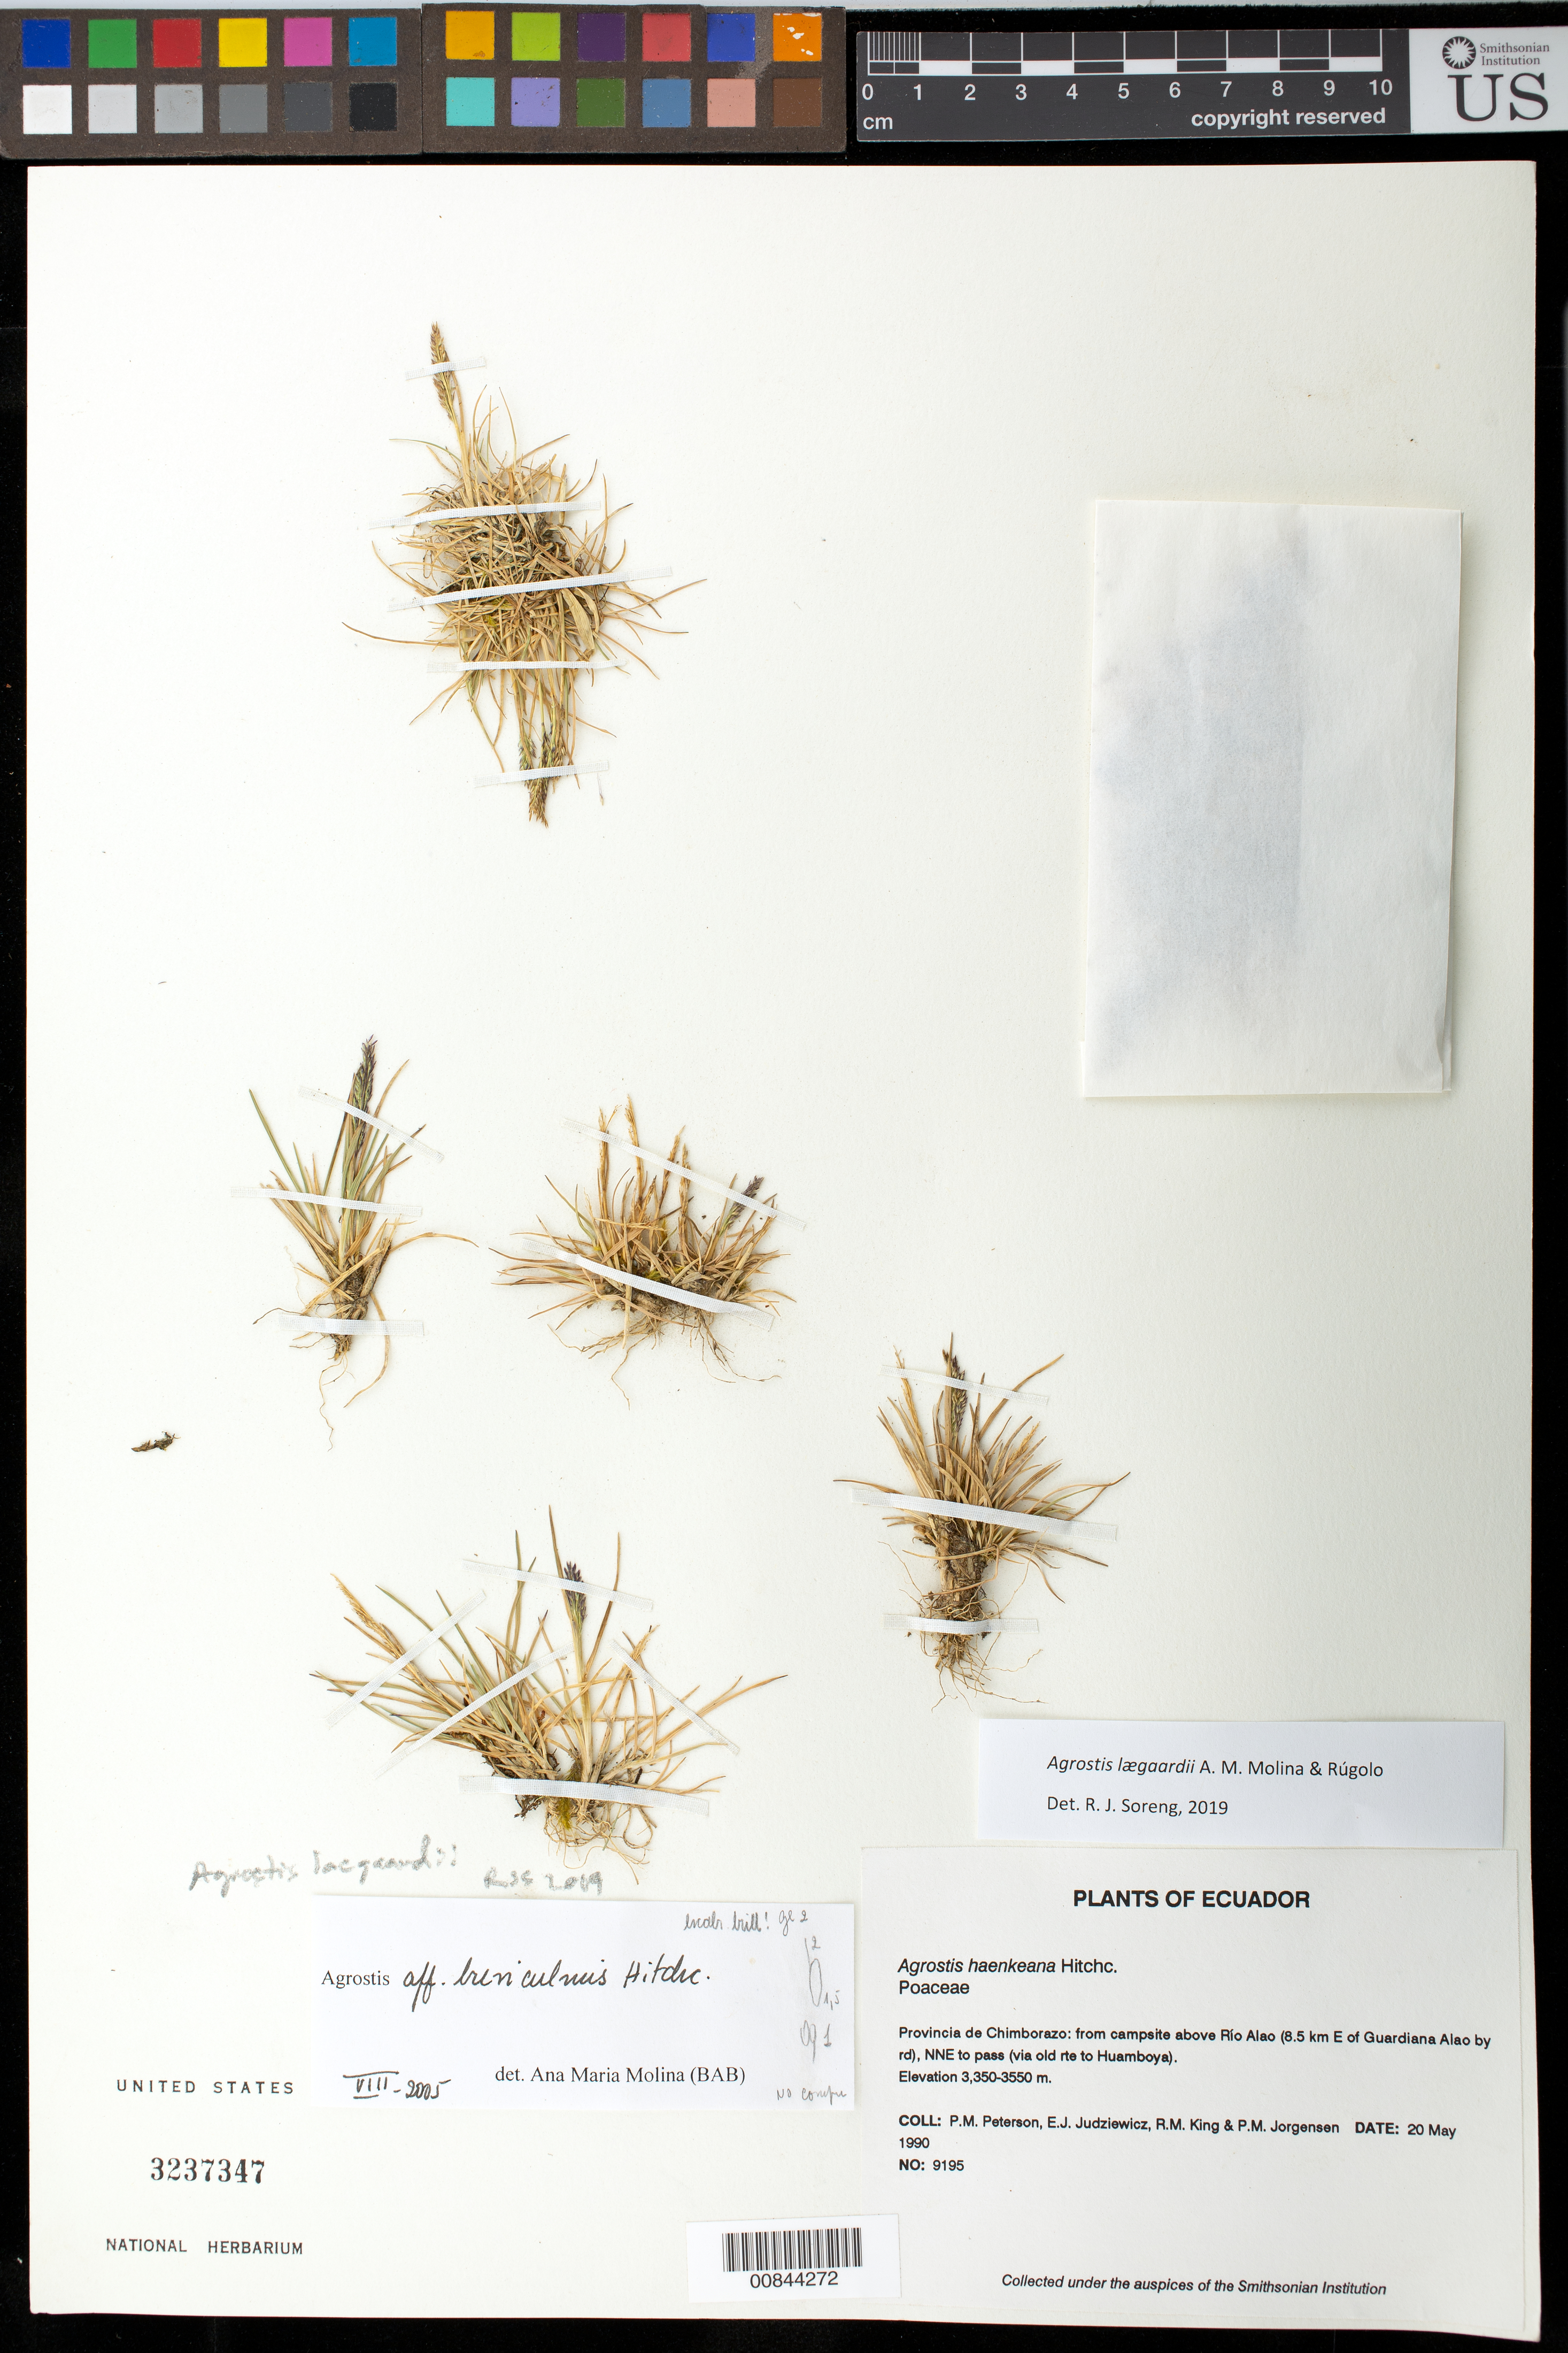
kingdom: Plantae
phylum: Tracheophyta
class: Liliopsida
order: Poales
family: Poaceae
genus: Agrostis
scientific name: Agrostis laegaardii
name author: (Walter) A.M. Molina & Rúgolo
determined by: Soreng, Robert J., Research Associate (BOT), Smithsonian Institution - National Museum of Natural History (UNITED STATES)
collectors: P. M. Peterson, E. J. Judziewicz, R. M. King & P. M. Jørgensen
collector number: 09195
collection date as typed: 20 May 1990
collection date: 1990-05-20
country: Ecuador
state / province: Chimborazo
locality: from campsite above Río Alao (8.5 km E of Guardiana Alao by rd), NNE to pass (via old rte to Huamboya).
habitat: Elevation 3,350-3550 m.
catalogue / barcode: US 3237347